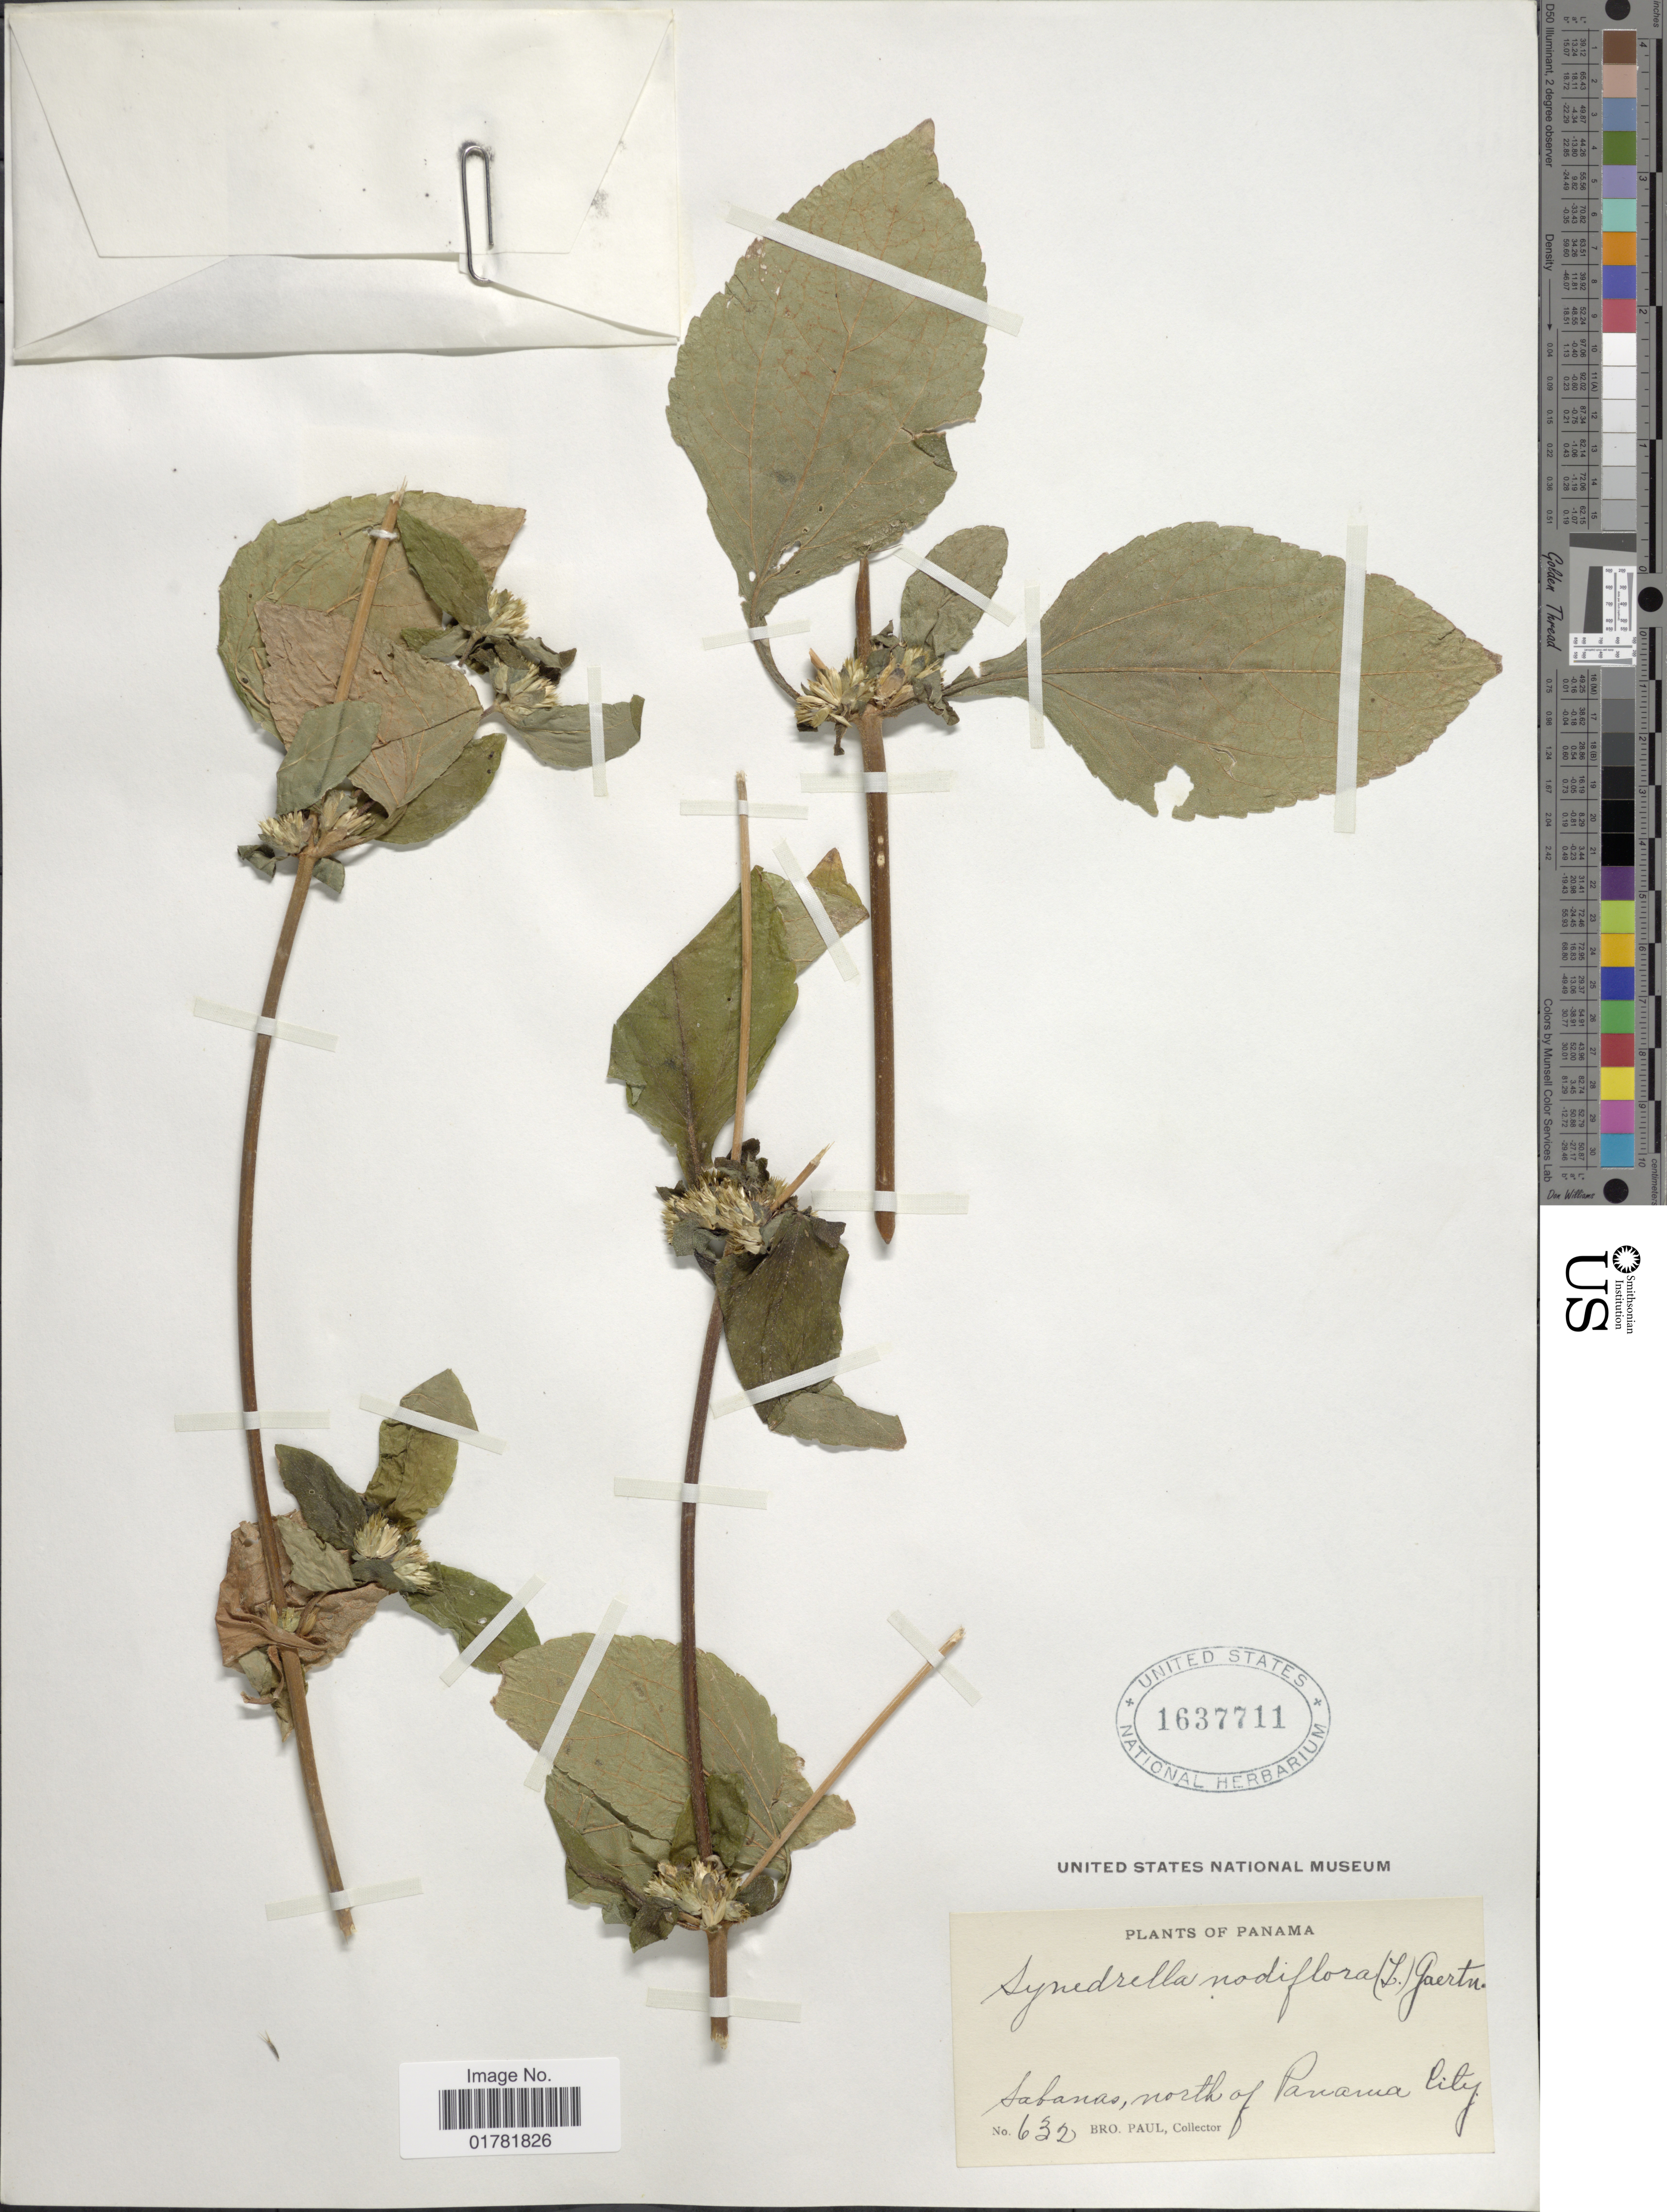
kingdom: Plantae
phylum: Tracheophyta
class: Magnoliopsida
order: Asterales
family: Asteraceae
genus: Synedrella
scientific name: Synedrella nodiflora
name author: (L.) Gaertn.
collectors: B. Paul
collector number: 632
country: Panama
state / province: Panamá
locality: Sabanas, north of Panama City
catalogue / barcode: US 1637711